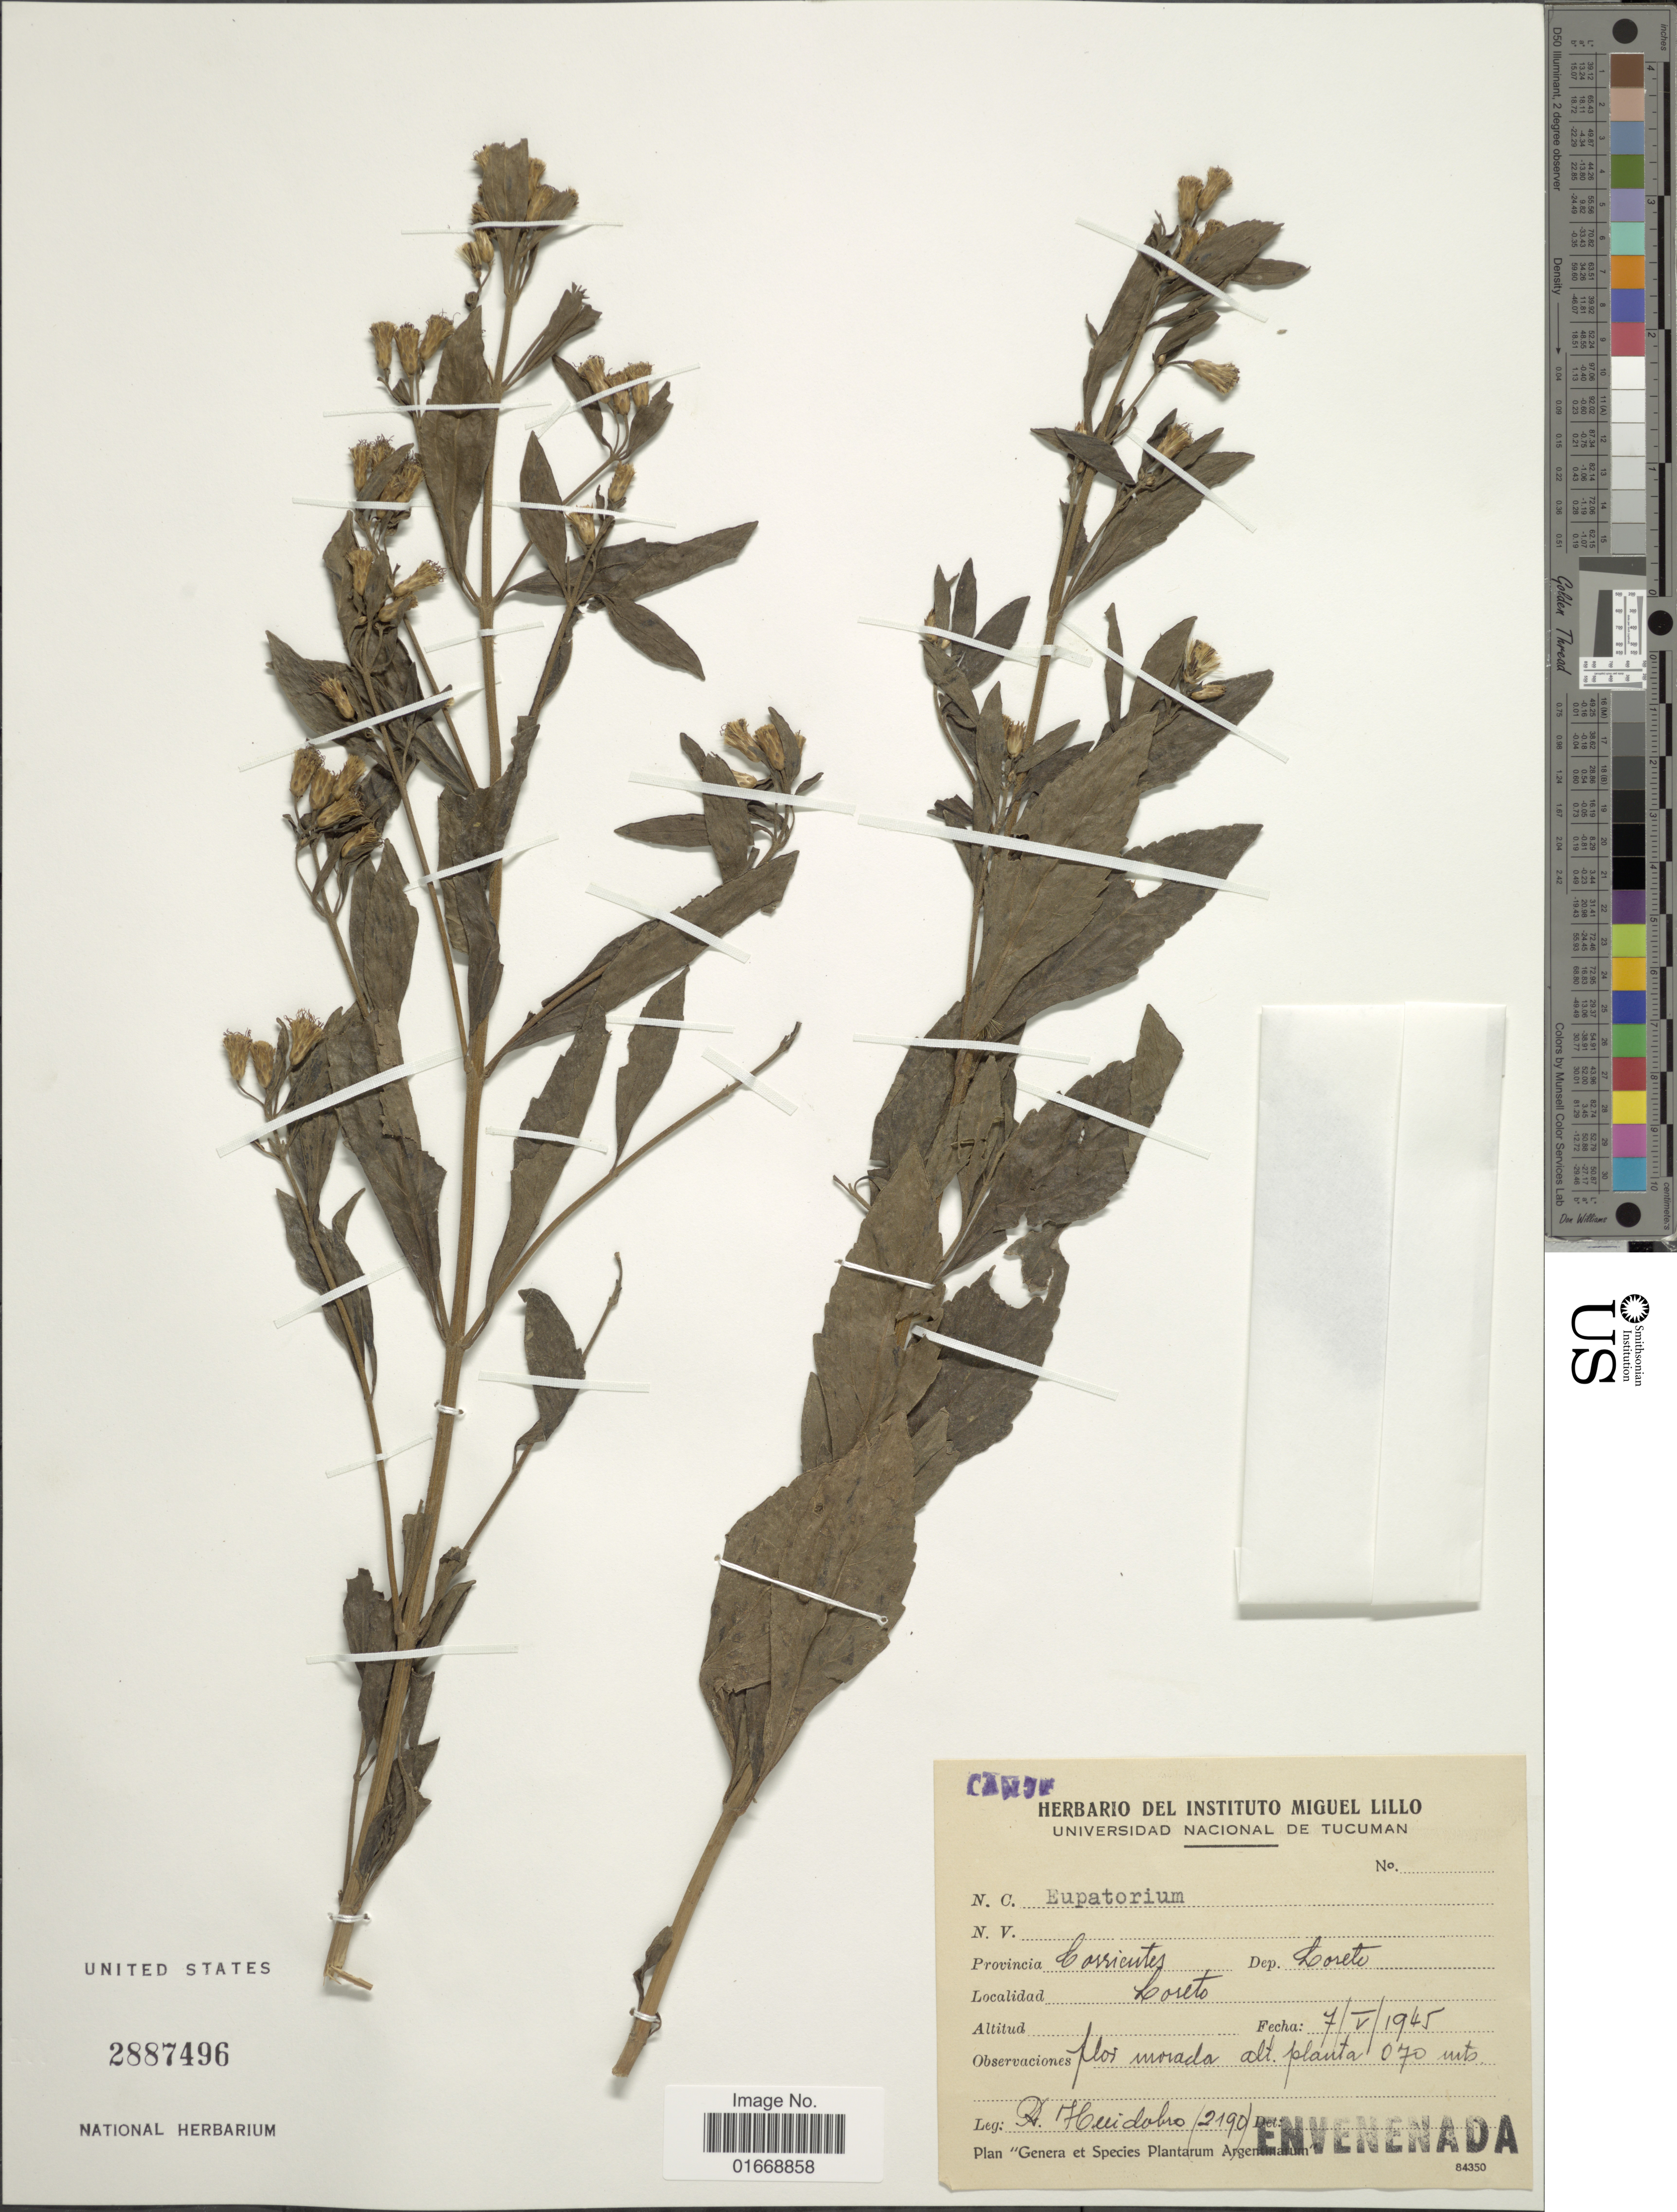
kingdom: Plantae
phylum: Tracheophyta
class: Magnoliopsida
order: Asterales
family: Asteraceae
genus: Chromolaena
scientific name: Chromolaena sp.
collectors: A. M. R. Huidobro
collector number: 2190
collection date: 1945-05-07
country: Argentina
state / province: Corrientes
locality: Dep. Loreto, Loreto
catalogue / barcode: US 2887496